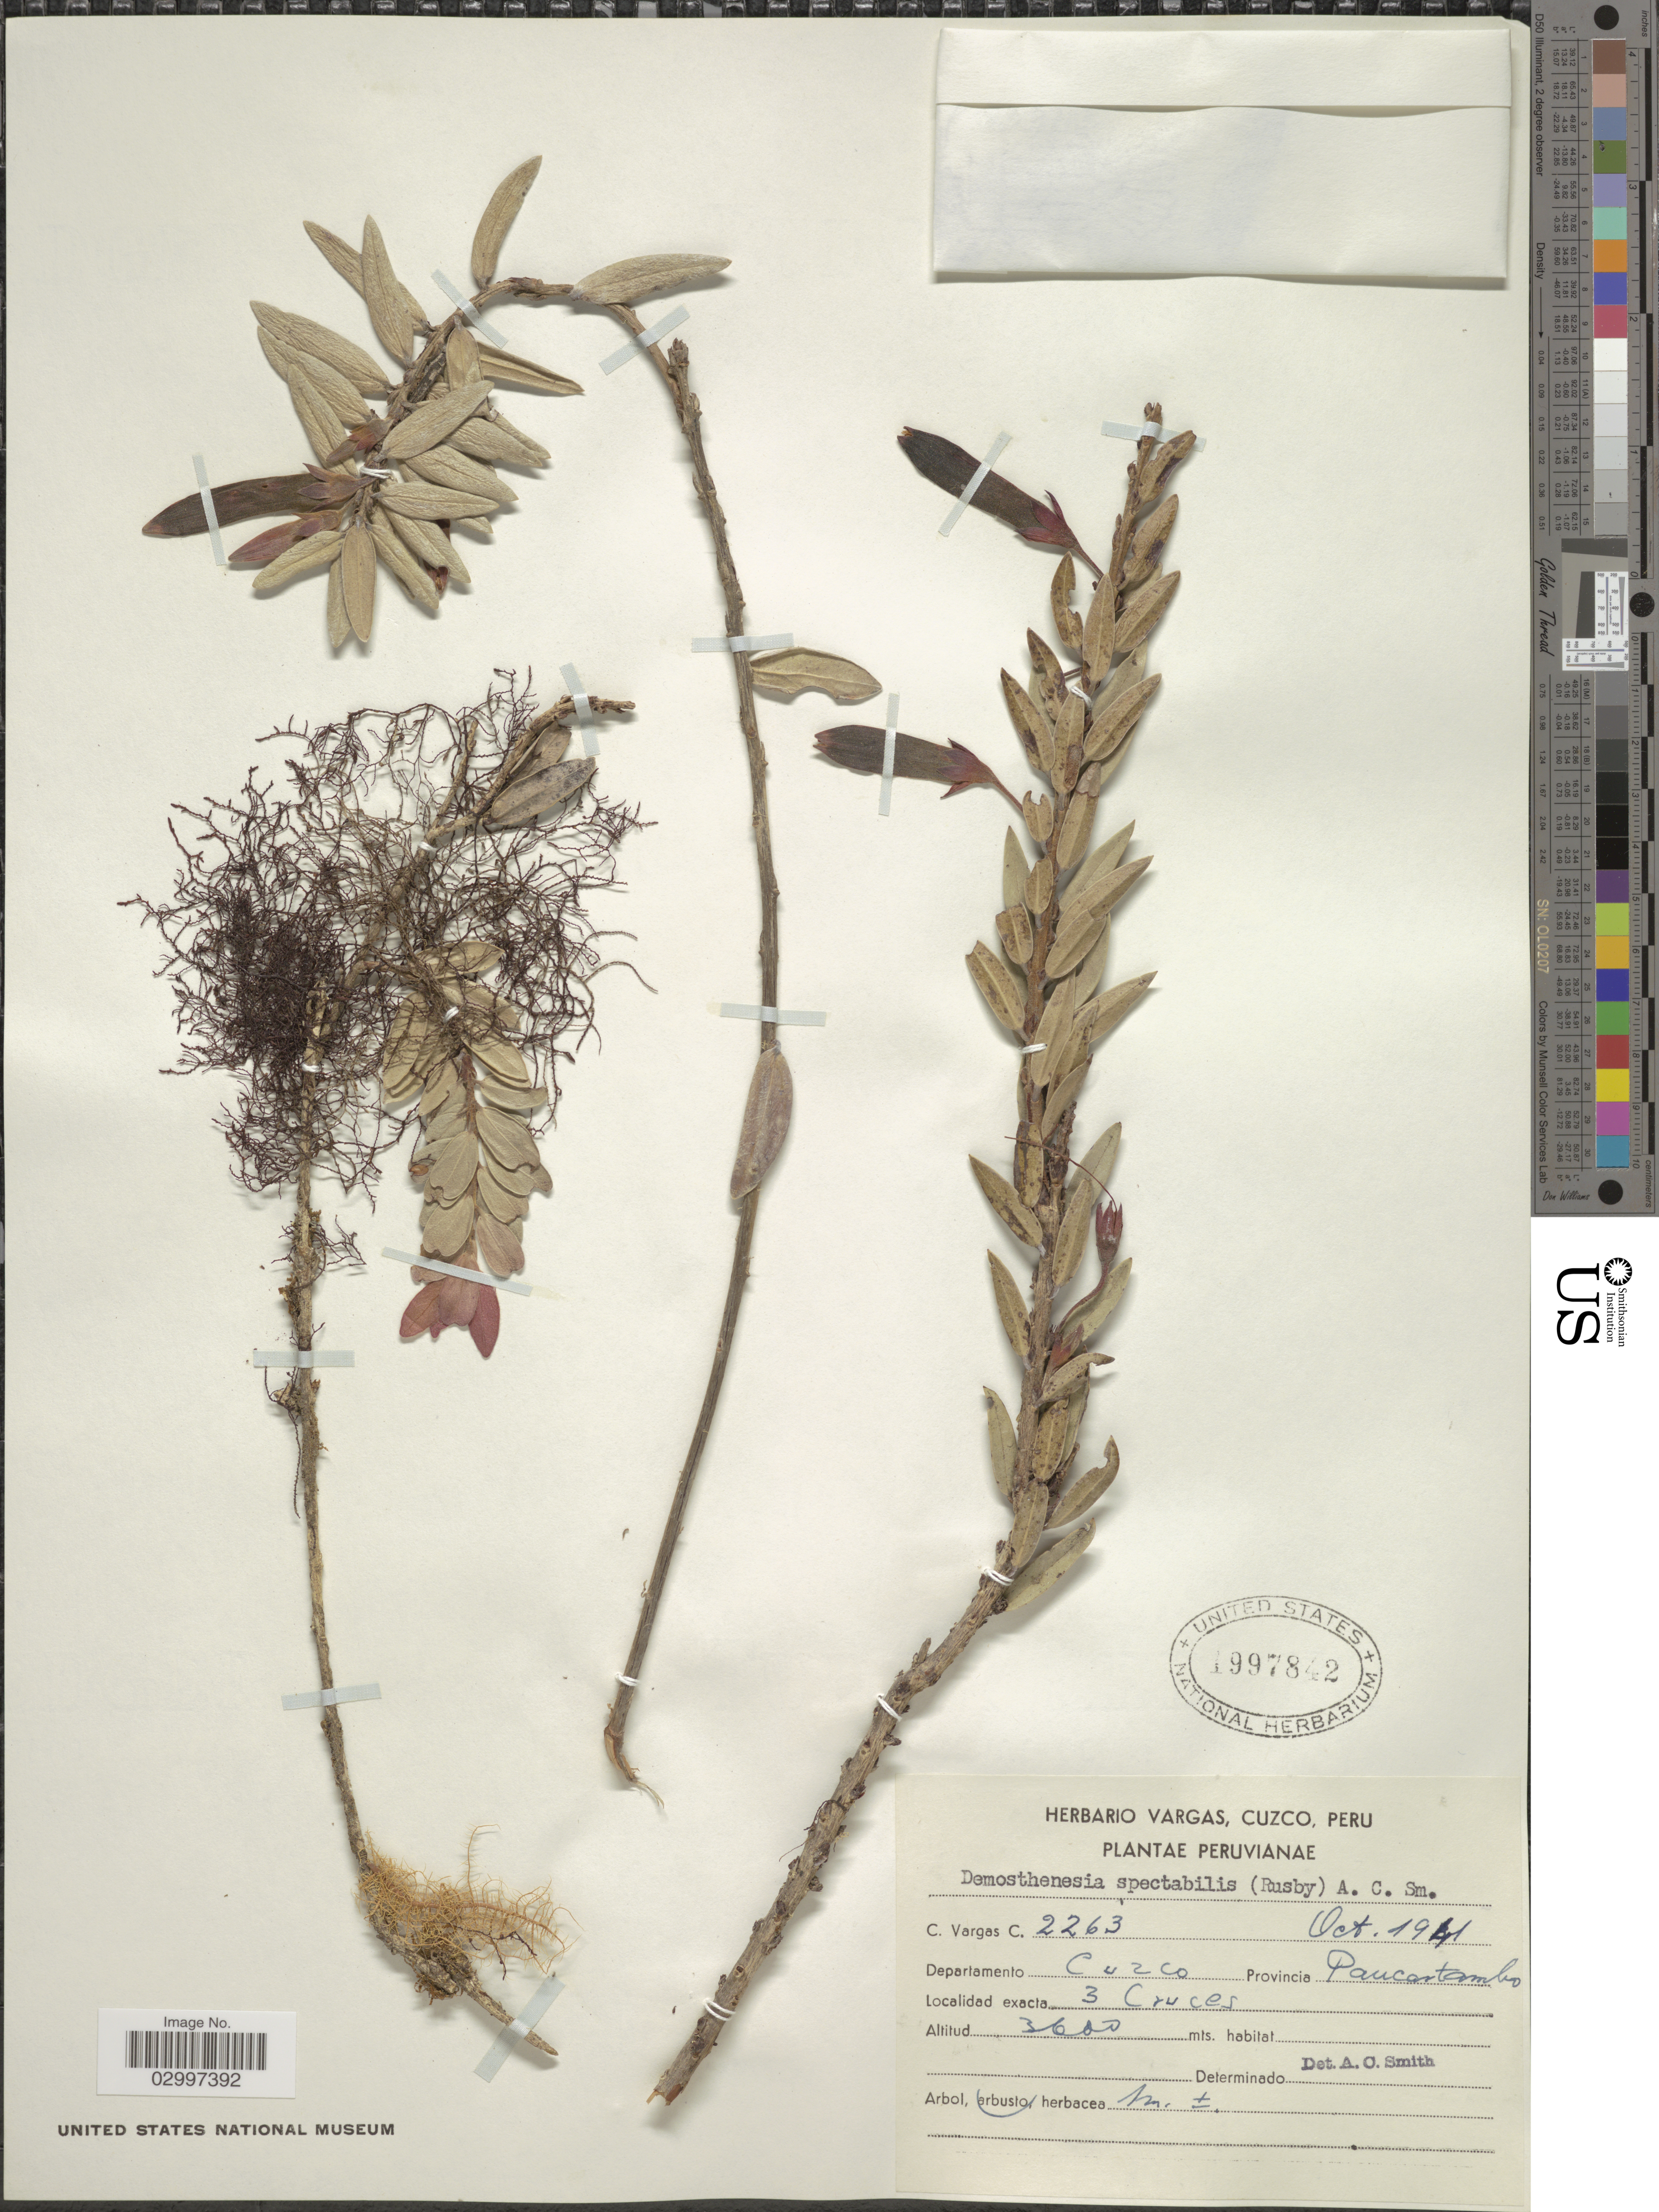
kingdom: Plantae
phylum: Tracheophyta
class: Magnoliopsida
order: Ericales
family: Ericaceae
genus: Demosthenesia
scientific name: Demosthenesia spectabilis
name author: (Rusby) A.C. Sm.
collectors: C. Vargas Calderón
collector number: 2263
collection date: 1941-10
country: Peru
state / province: Cusco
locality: Departamento Cuzco, Provincia Paucartambo, 3 Cruces.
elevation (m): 3600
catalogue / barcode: US 1997842